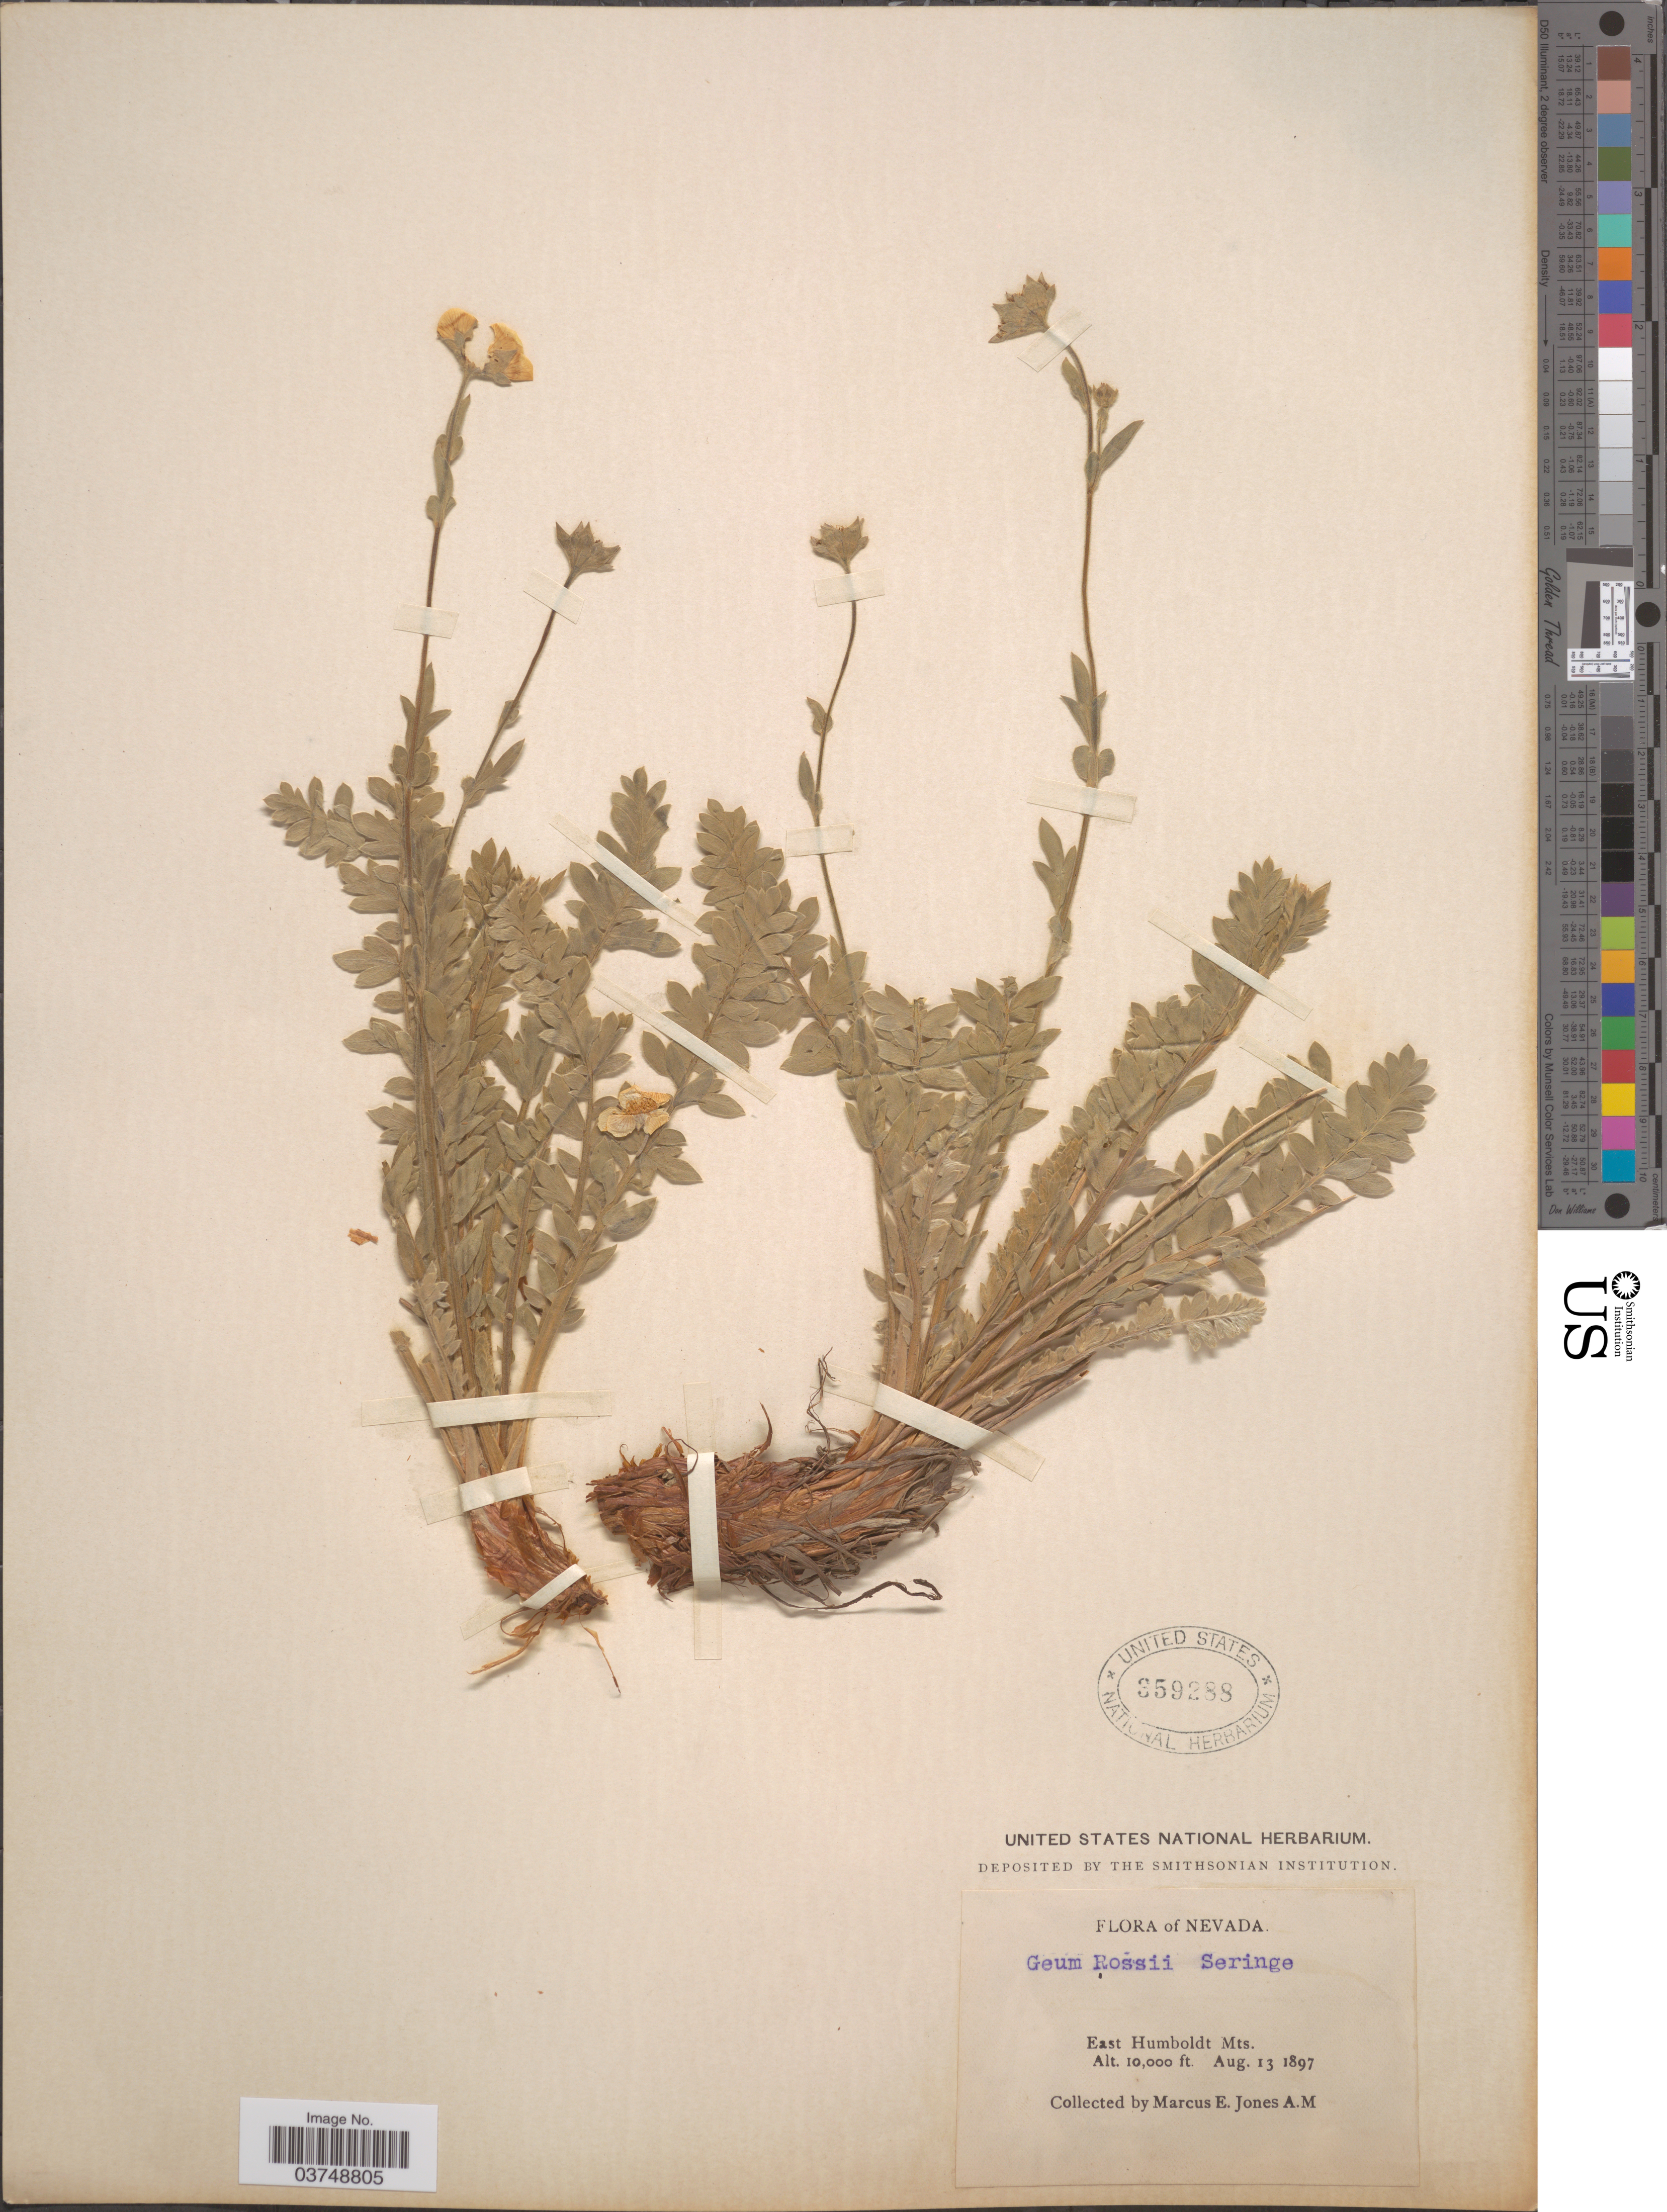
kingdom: Plantae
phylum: Tracheophyta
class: Magnoliopsida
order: Rosales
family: Rosaceae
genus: Geum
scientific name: Geum rossii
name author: (R. Br.) Ser.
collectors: M. E. Jones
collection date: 1897-08-13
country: United States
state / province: Nevada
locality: East Humboldt Mts.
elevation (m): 3048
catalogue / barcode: US 359288